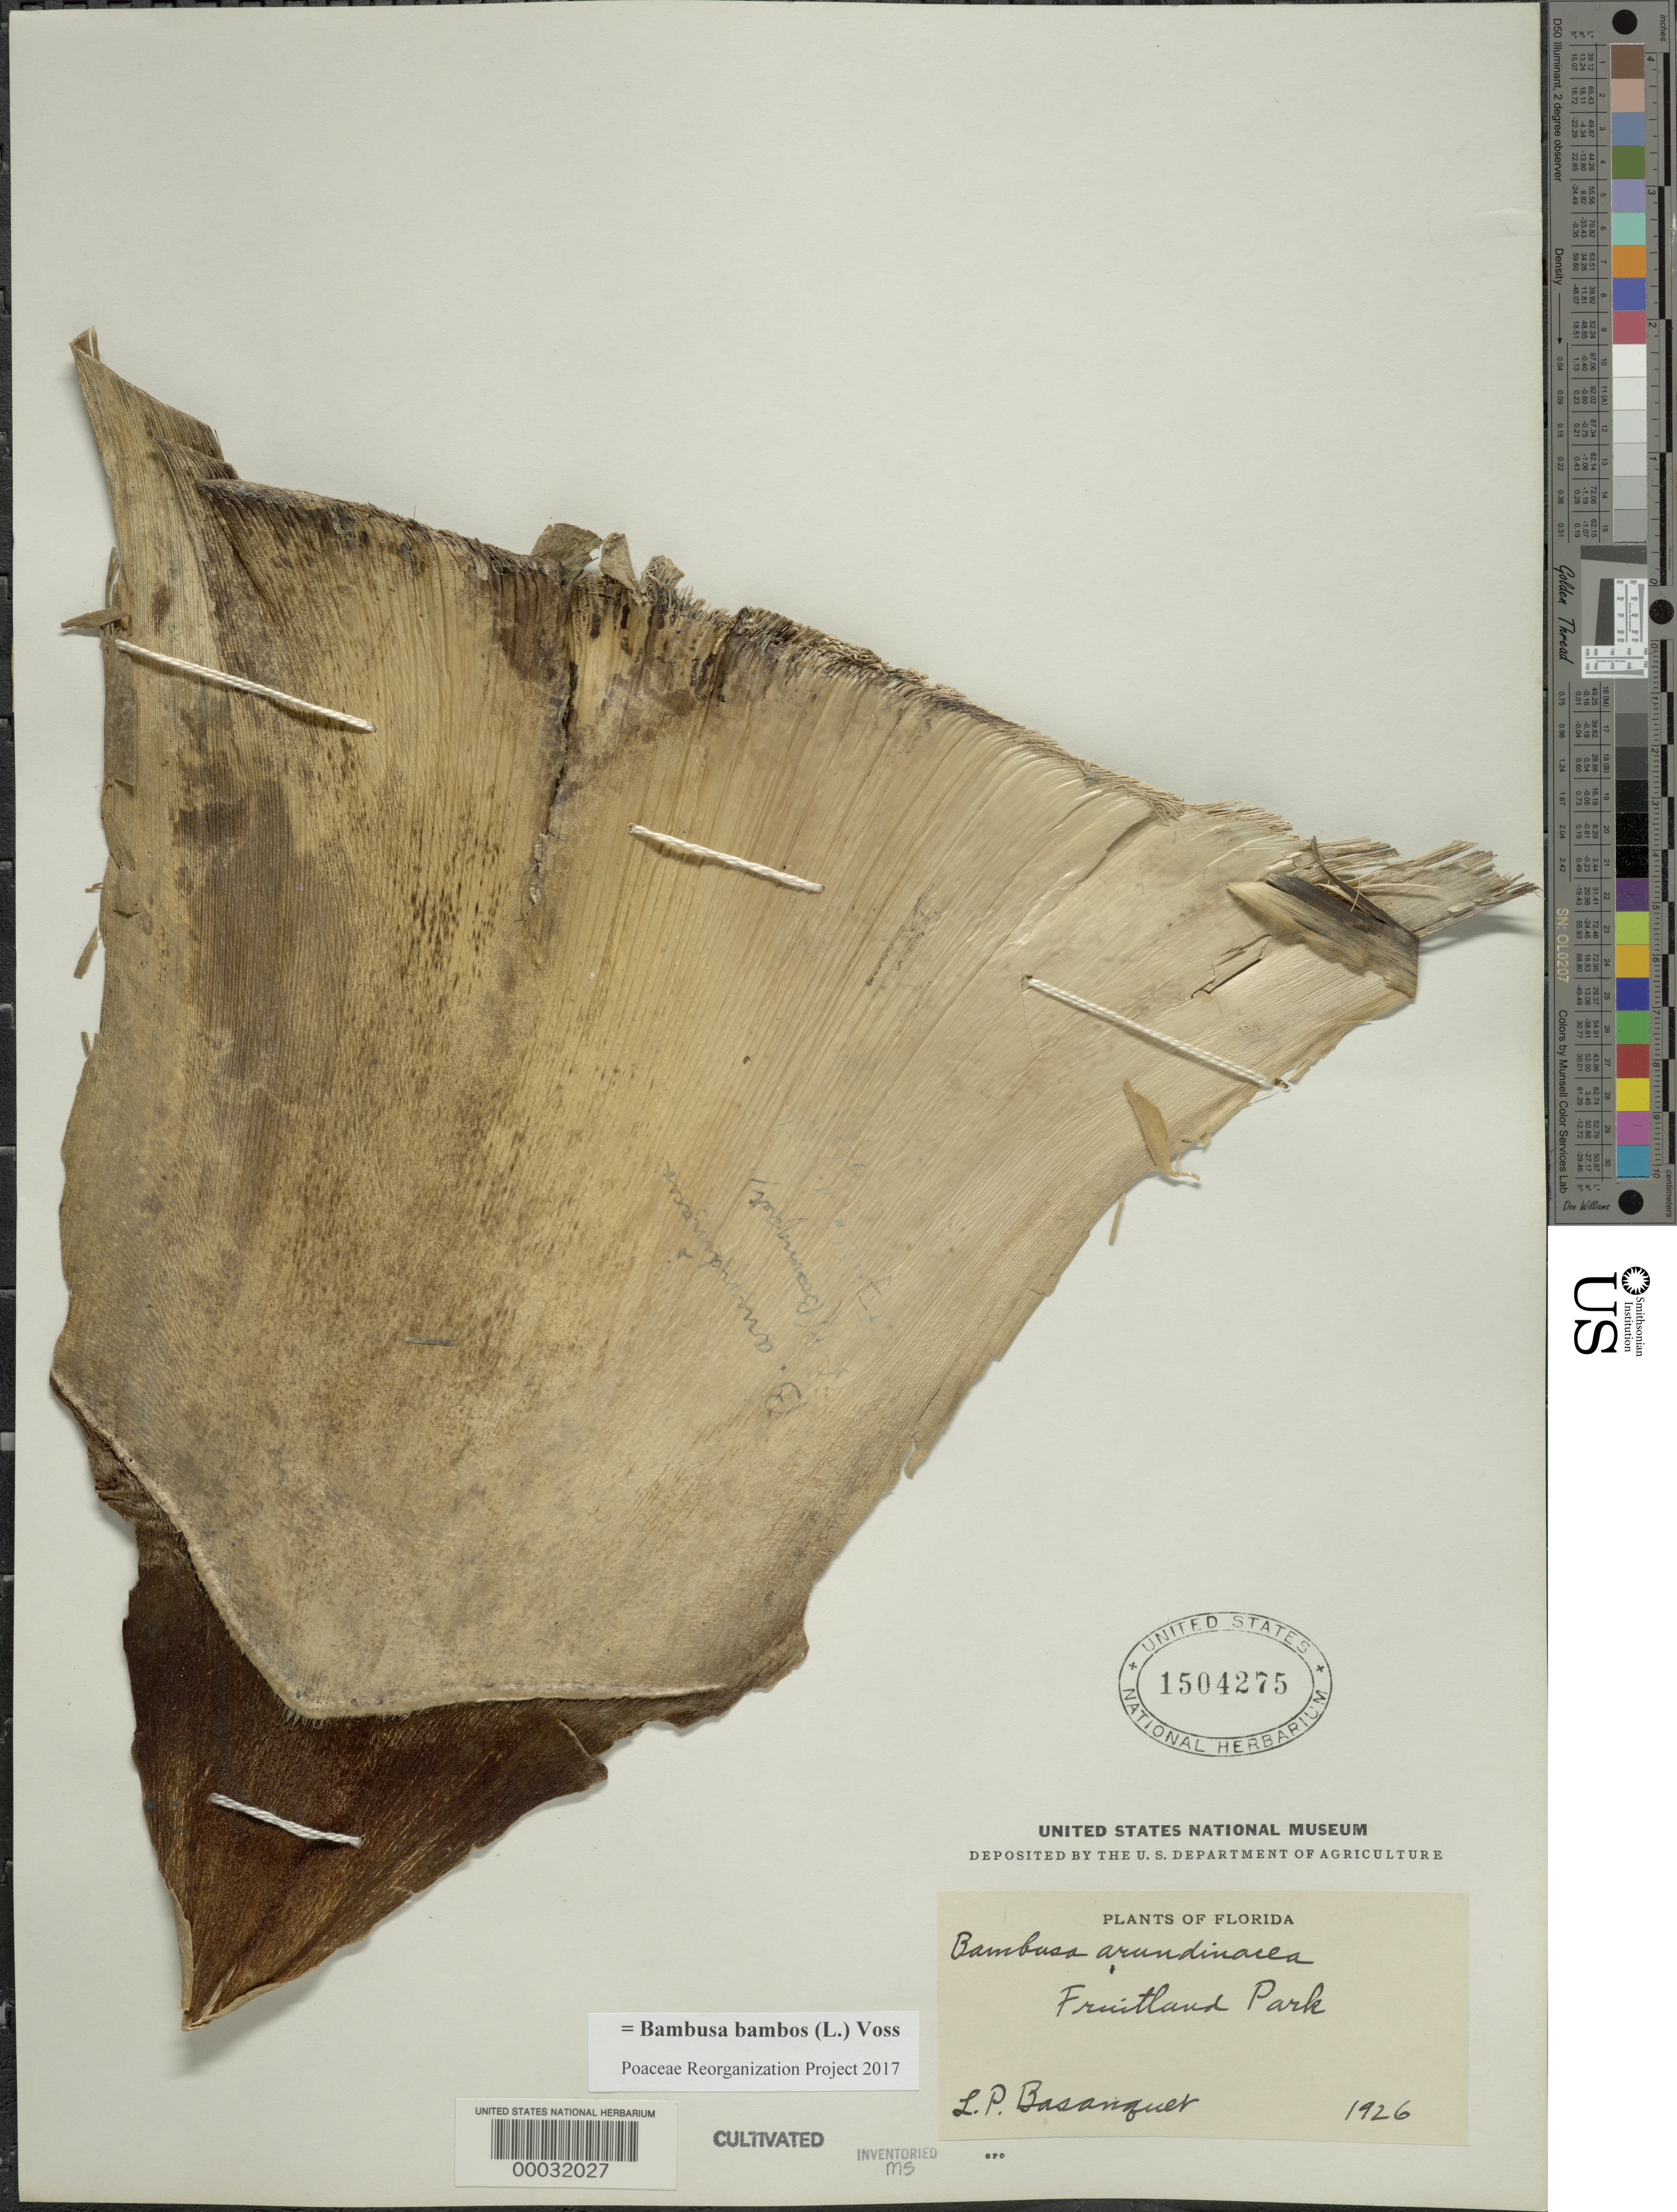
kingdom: Plantae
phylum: Tracheophyta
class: Liliopsida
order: Poales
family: Poaceae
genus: Bambusa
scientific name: Bambusa bambos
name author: (L.) Voss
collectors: -. Basanquet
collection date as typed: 1926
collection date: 1926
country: United States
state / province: Florida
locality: Fruitland park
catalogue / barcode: US 1504275